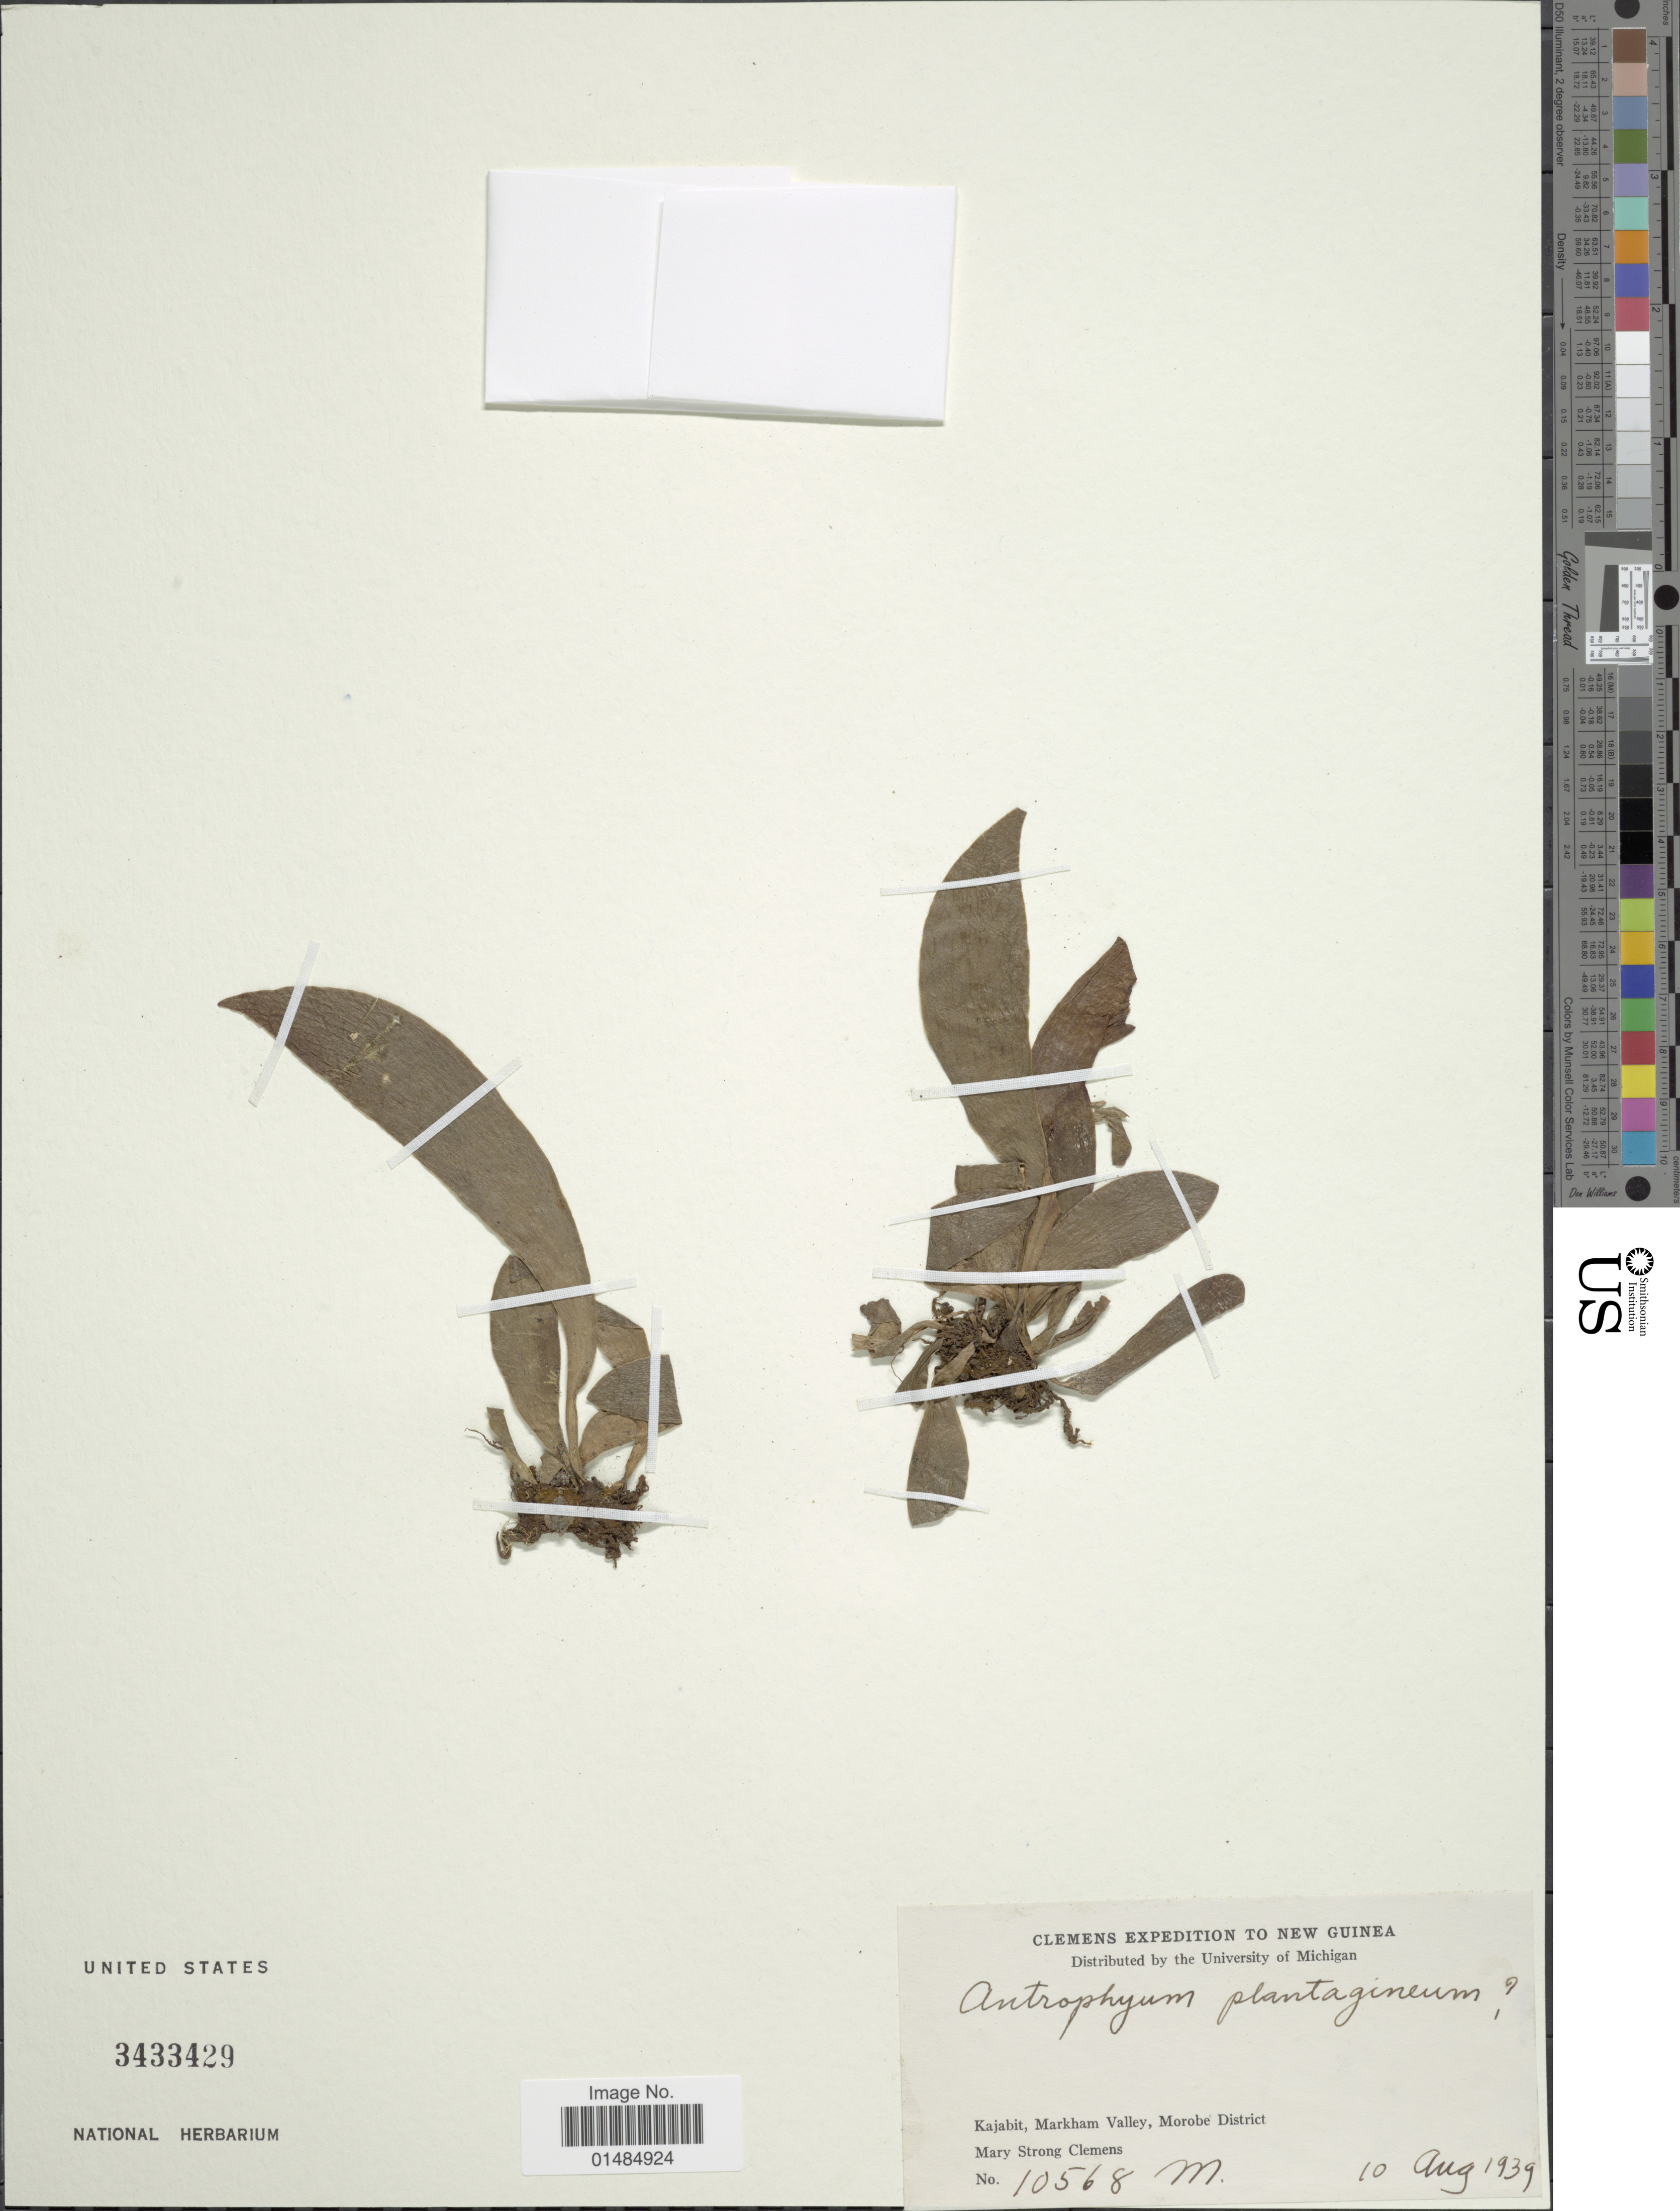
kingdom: Plantae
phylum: Tracheophyta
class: Polypodiopsida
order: Polypodiales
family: Pteridaceae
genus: Antrophyum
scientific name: Antrophyum sp.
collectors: M. S. Clemens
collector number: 10568 M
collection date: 1939-08-10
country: Papua New Guinea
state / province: Morobe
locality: New Guinea, Kajabit, Markham Valley, Morobe District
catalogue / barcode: US 3433429